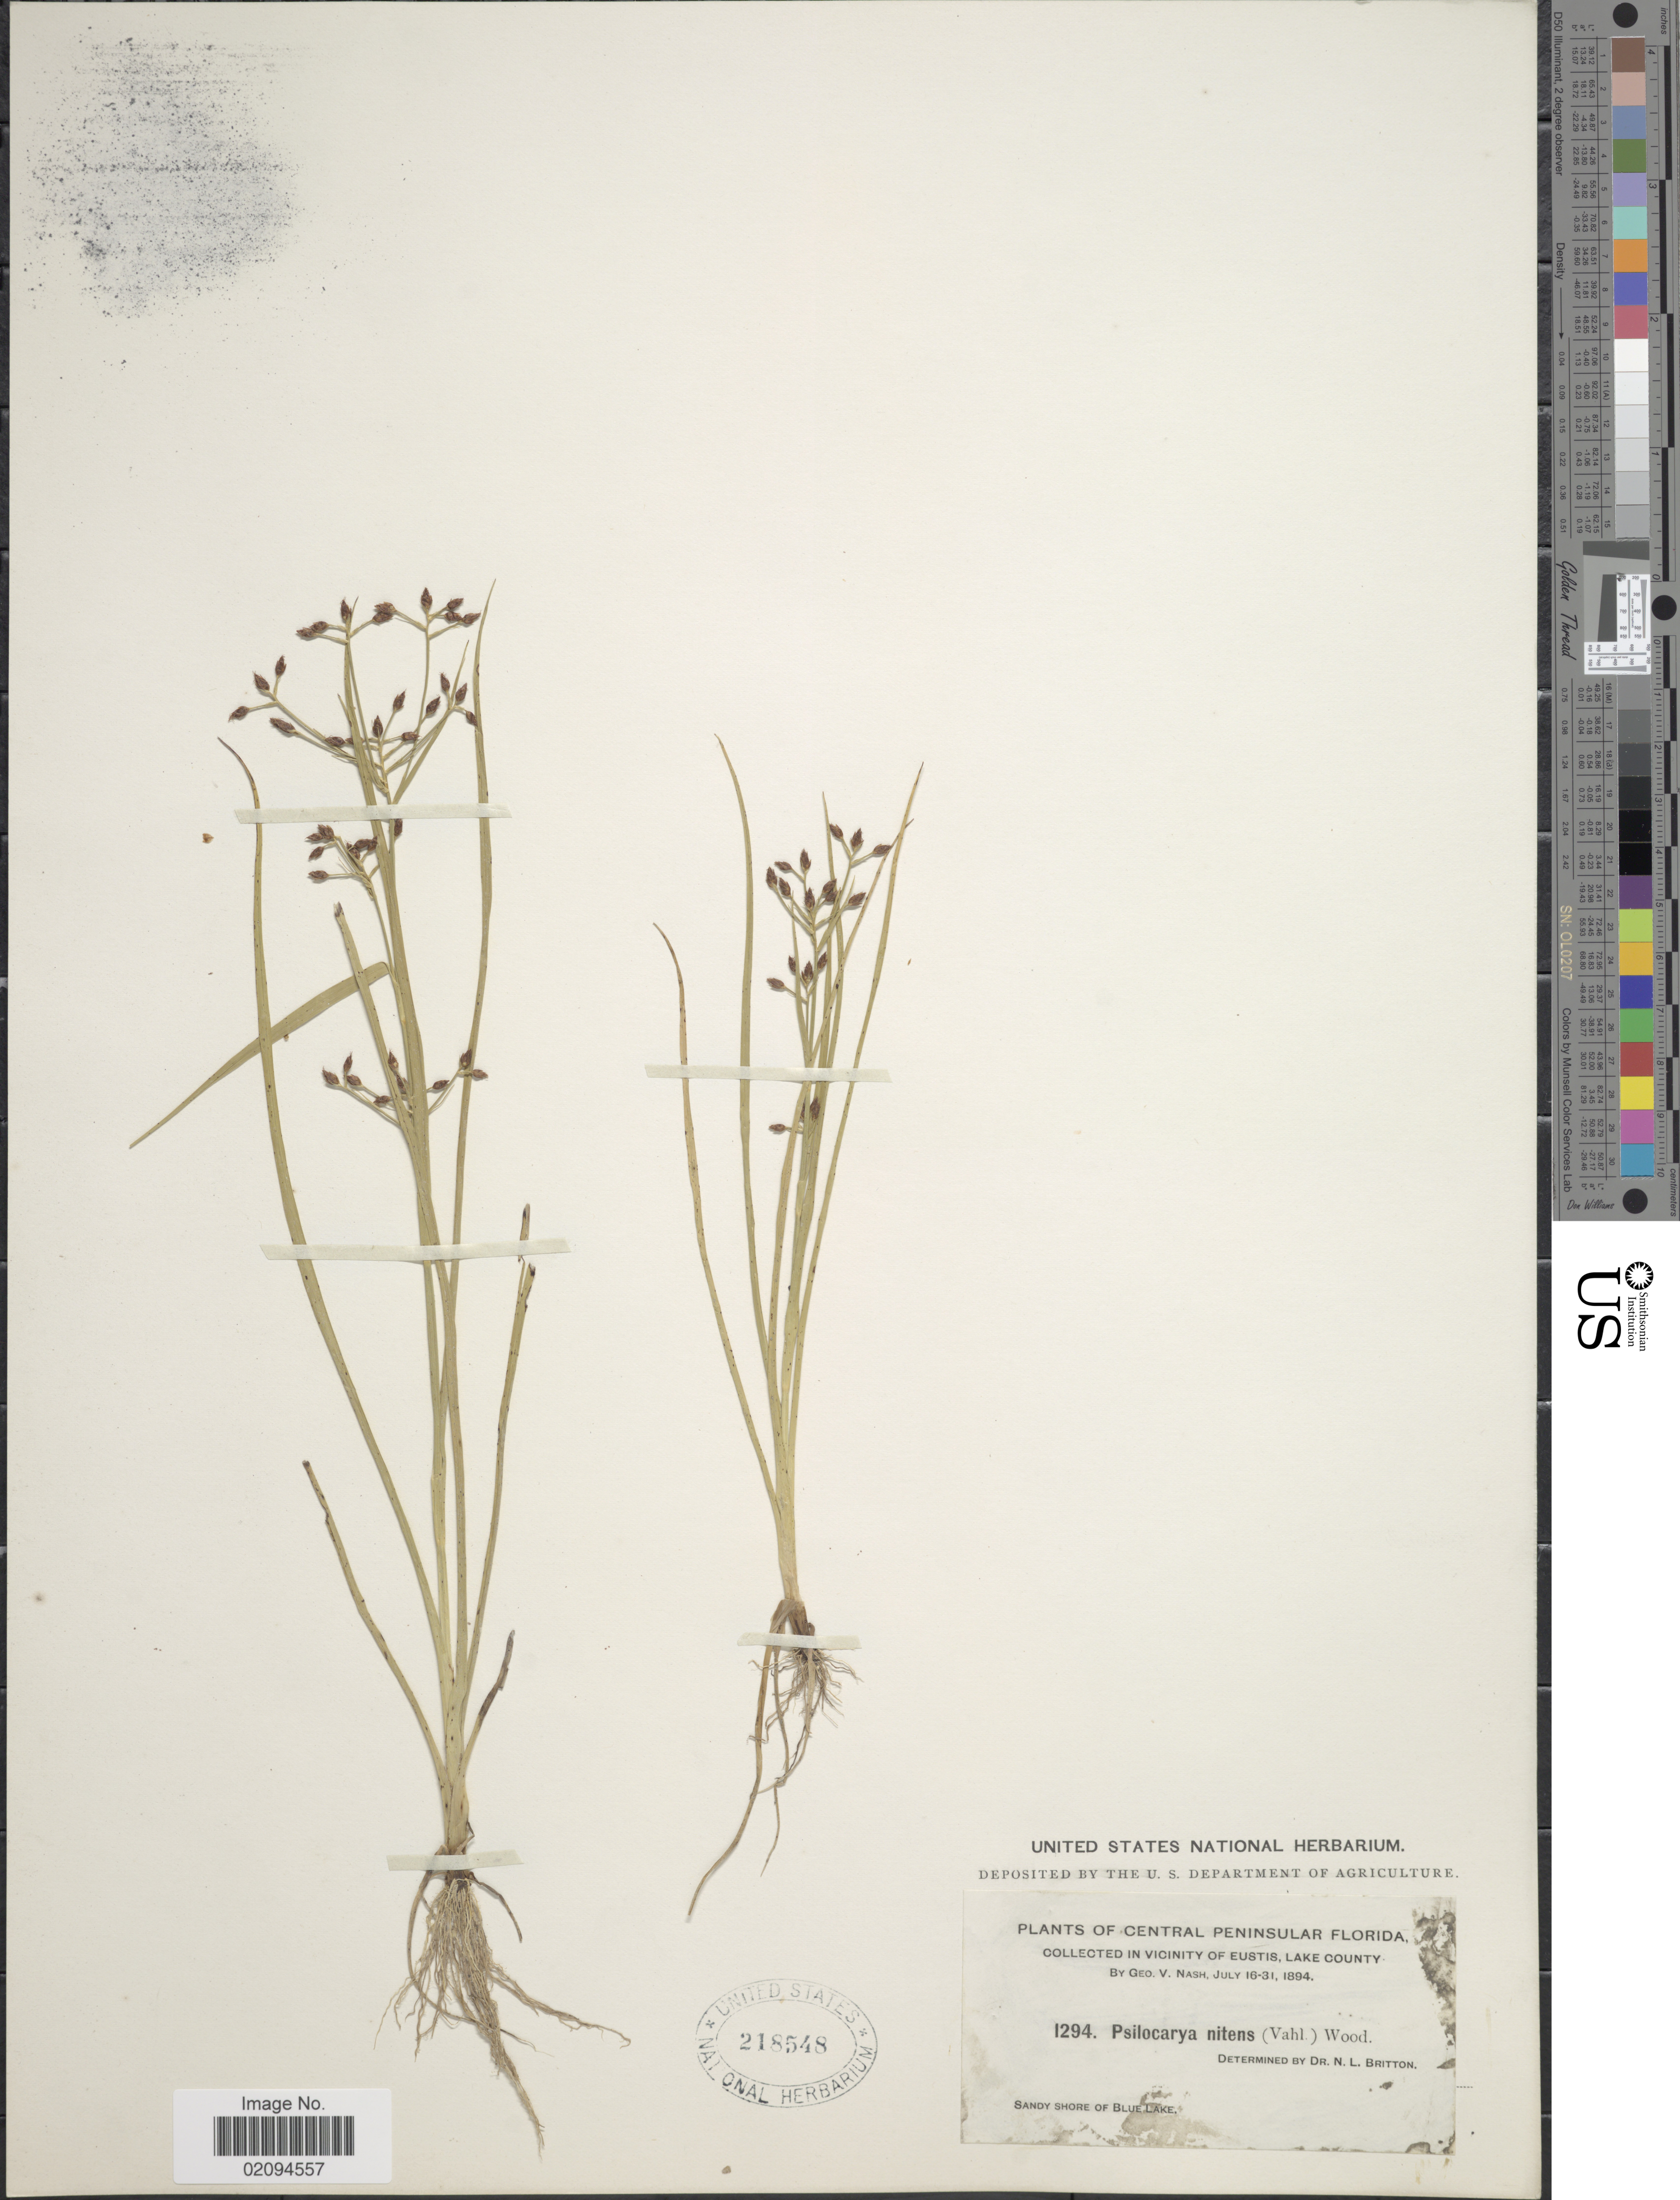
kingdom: Plantae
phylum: Tracheophyta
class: Liliopsida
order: Poales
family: Cyperaceae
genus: Rhynchospora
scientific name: Rhynchospora nitens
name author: (Vahl) A. Gray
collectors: G. V. Nash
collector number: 1294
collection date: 1894-07-16/1894-07-31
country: United States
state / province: Florida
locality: Central Peninsula Florida, in Vicinity of Eustis, Lake County. Sandy shore of Blue Lake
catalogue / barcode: US 218548